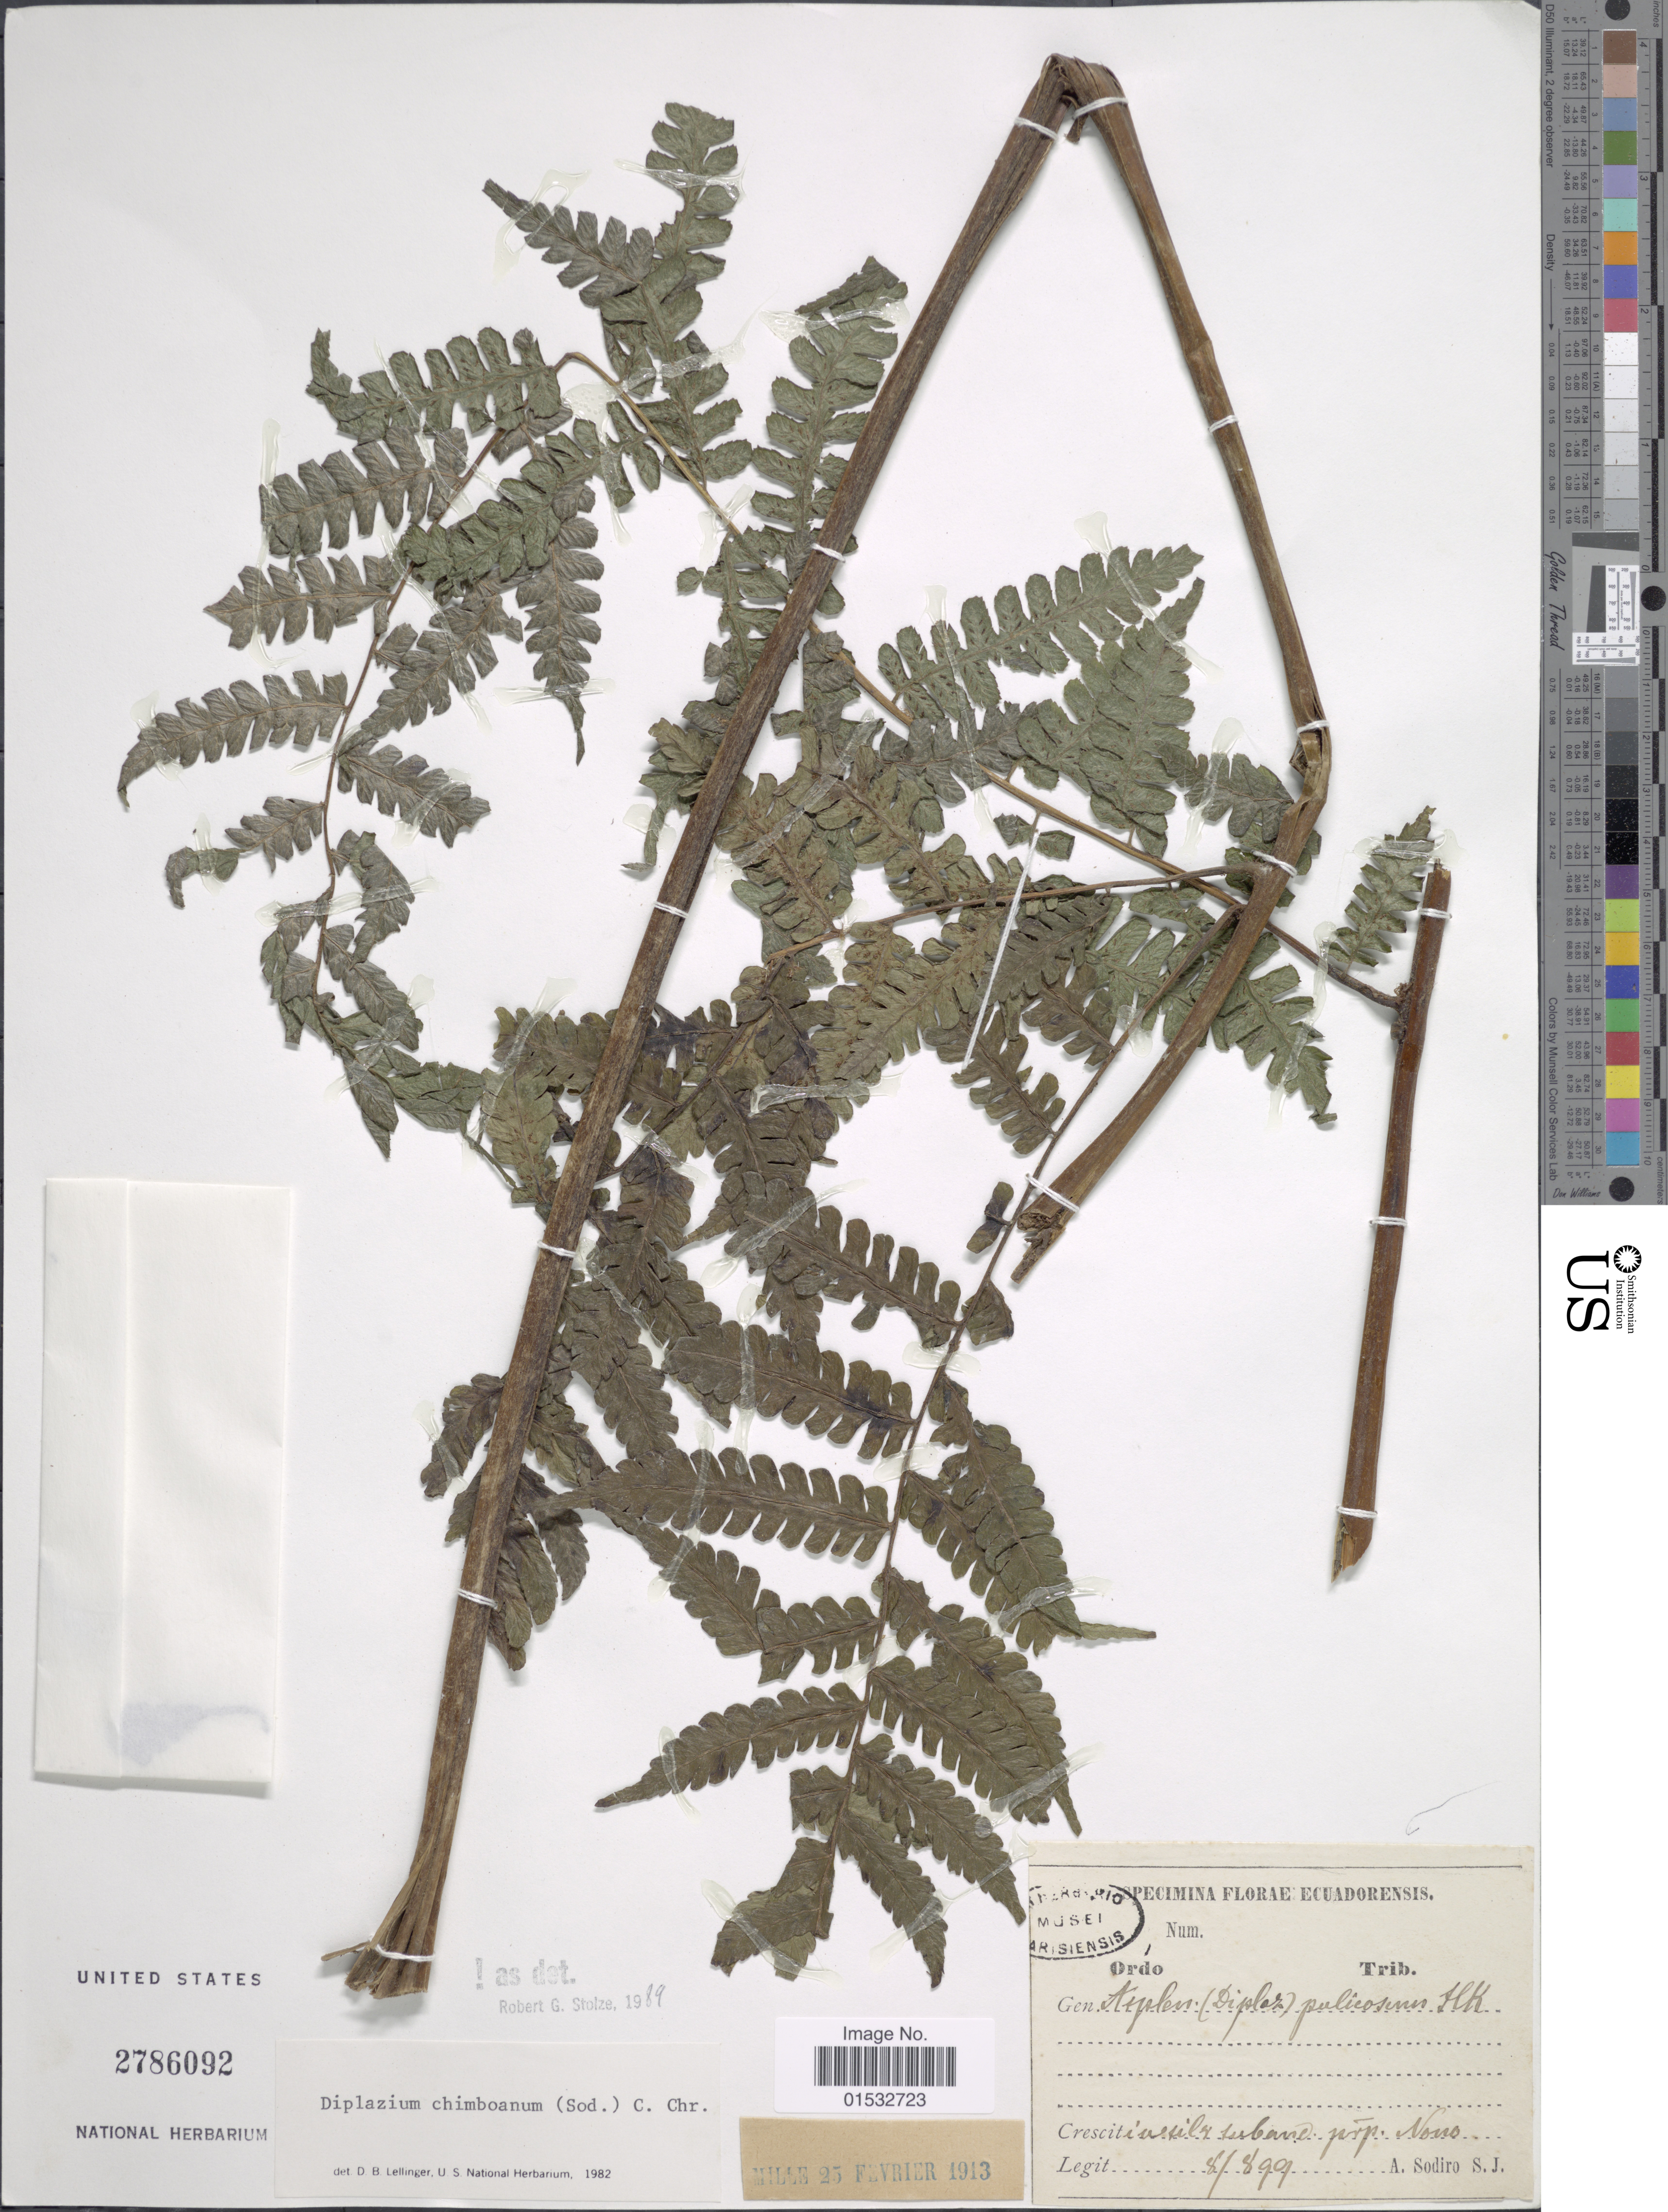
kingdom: Plantae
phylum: Tracheophyta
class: Polypodiopsida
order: Polypodiales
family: Athyriaceae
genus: Diplazium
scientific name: Diplazium chimboanum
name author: (Sodiro) C. Chr.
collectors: A. Sodiro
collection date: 1899-08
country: Ecuador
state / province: Pichincha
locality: Nono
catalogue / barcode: US 2786092